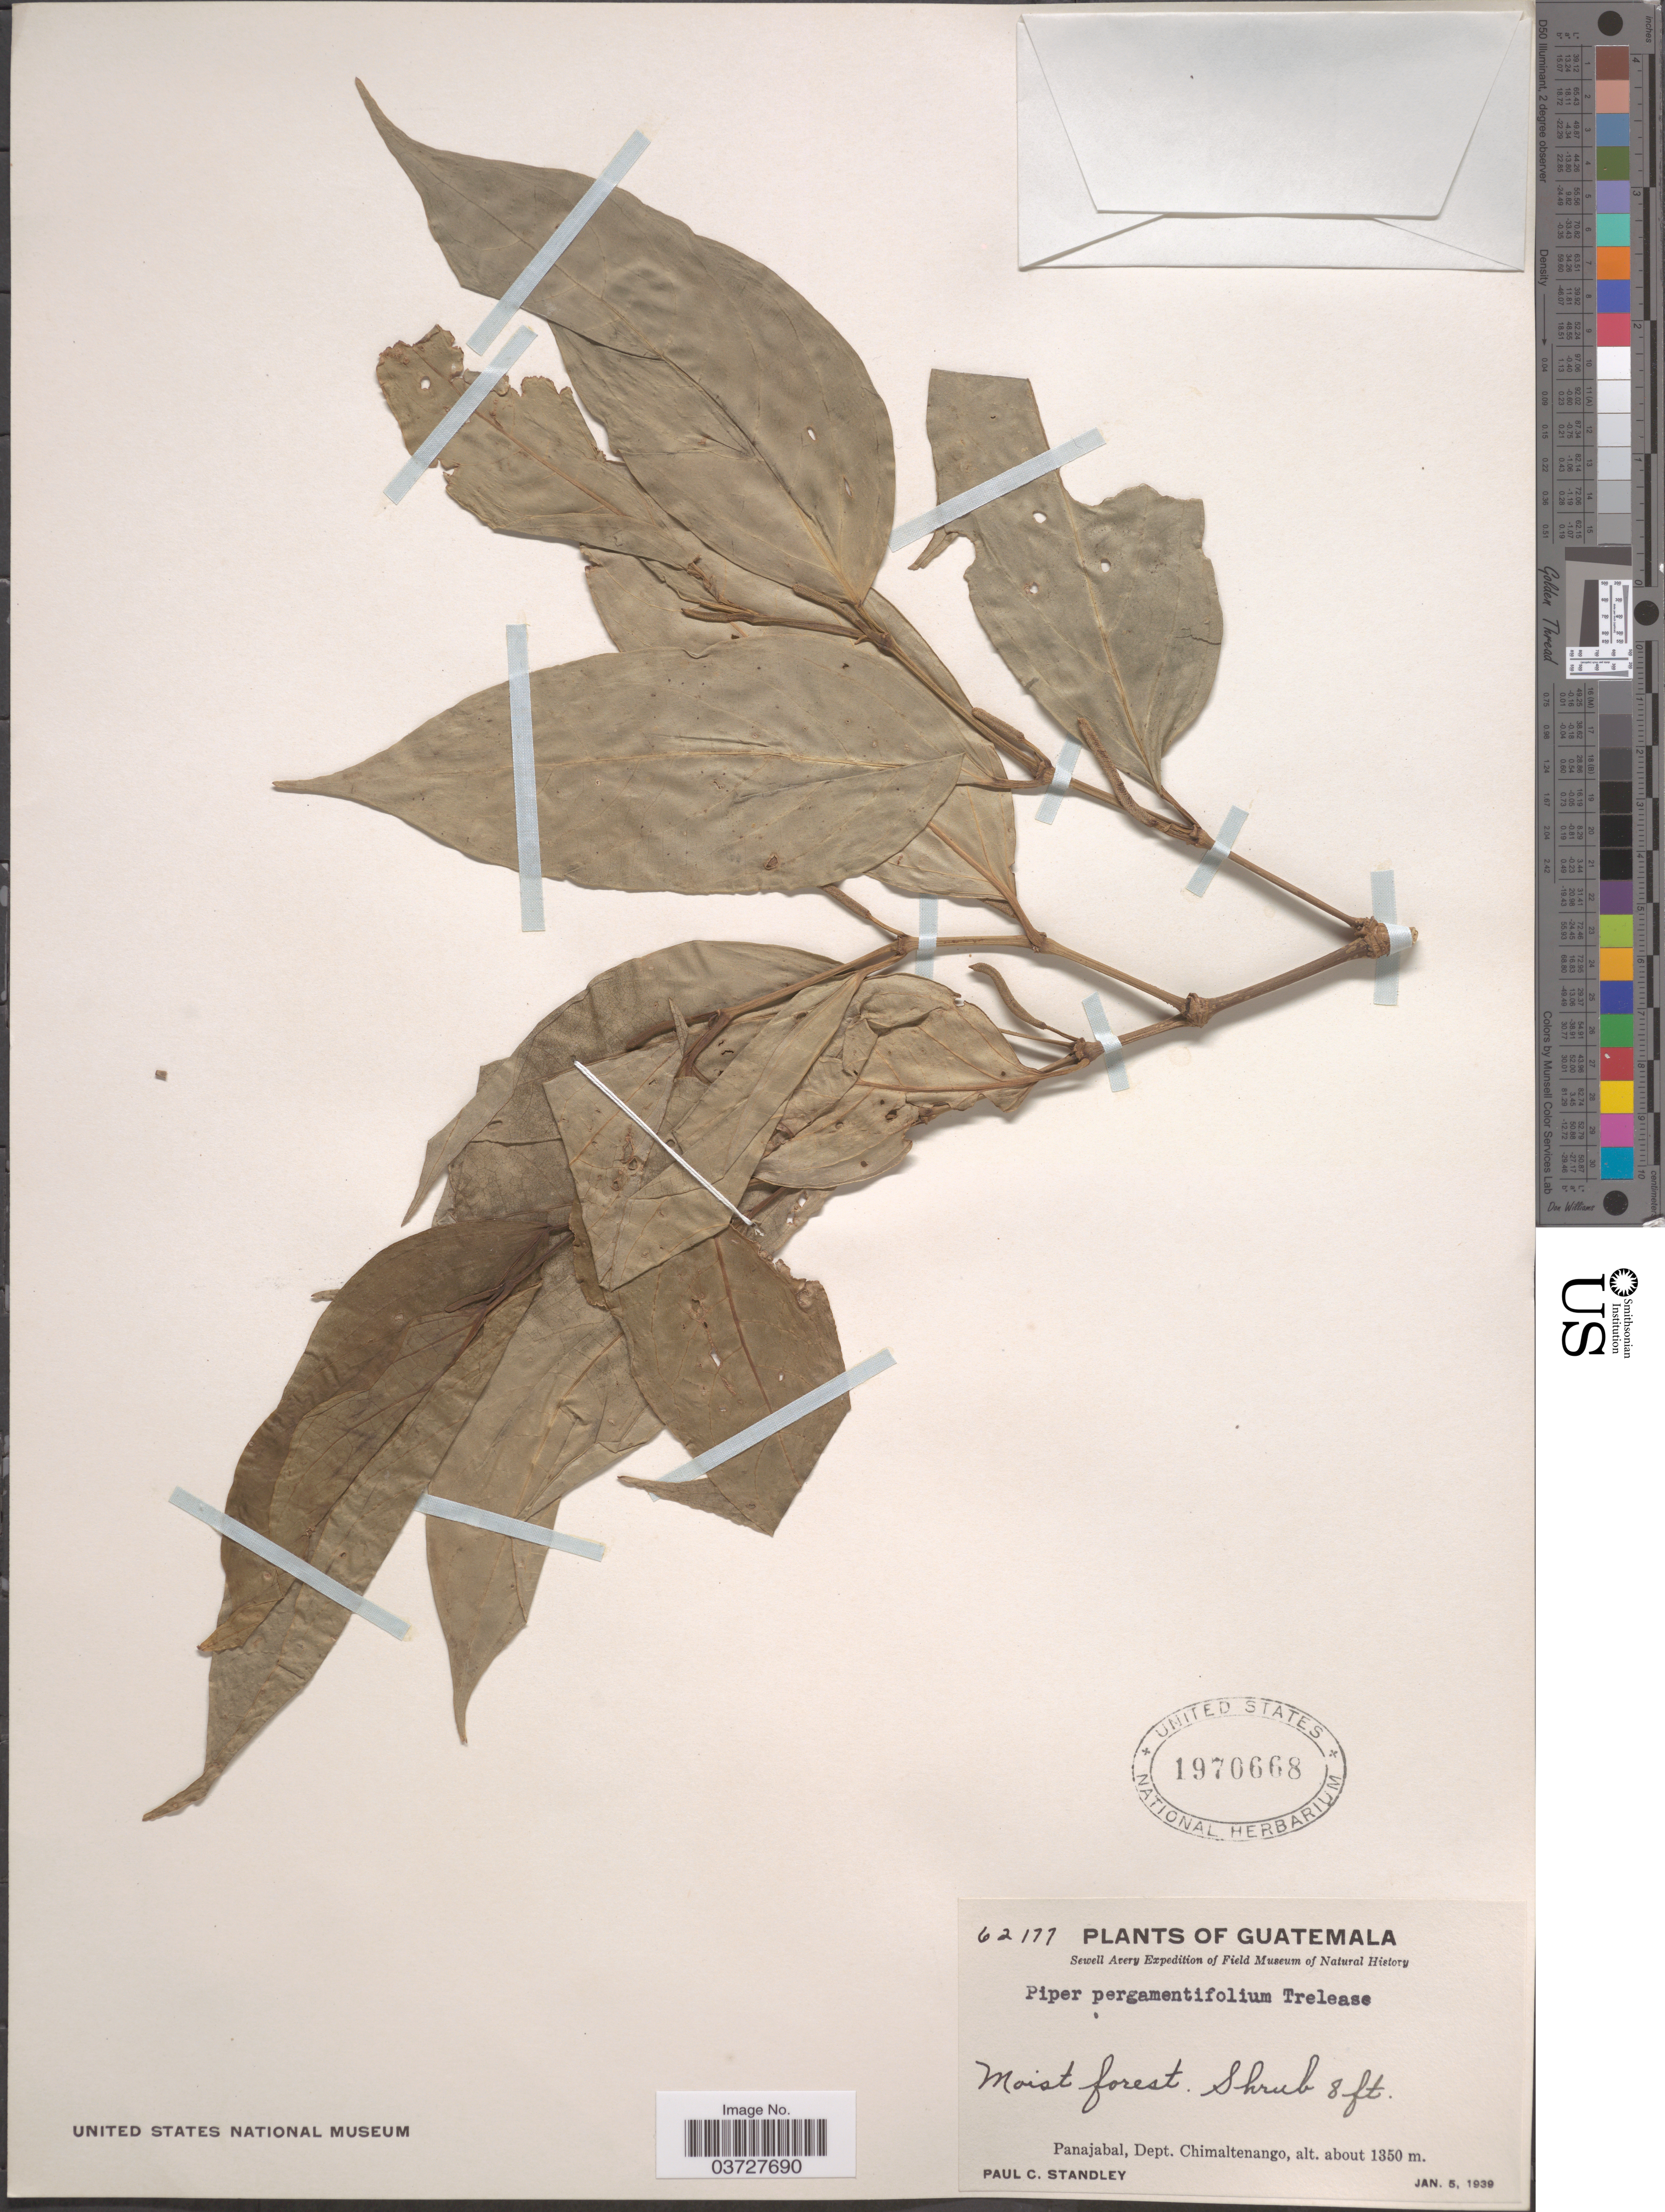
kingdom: Plantae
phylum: Tracheophyta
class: Magnoliopsida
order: Piperales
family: Piperaceae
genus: Piper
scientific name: Piper pergamentifolium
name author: Trel. & Standl.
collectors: P. C. Standley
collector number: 62177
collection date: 1939-01-05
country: Guatemala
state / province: Chimaltenango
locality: Panajabal, Dept. Chimaltenango.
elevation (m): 1350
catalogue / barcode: US 1970668